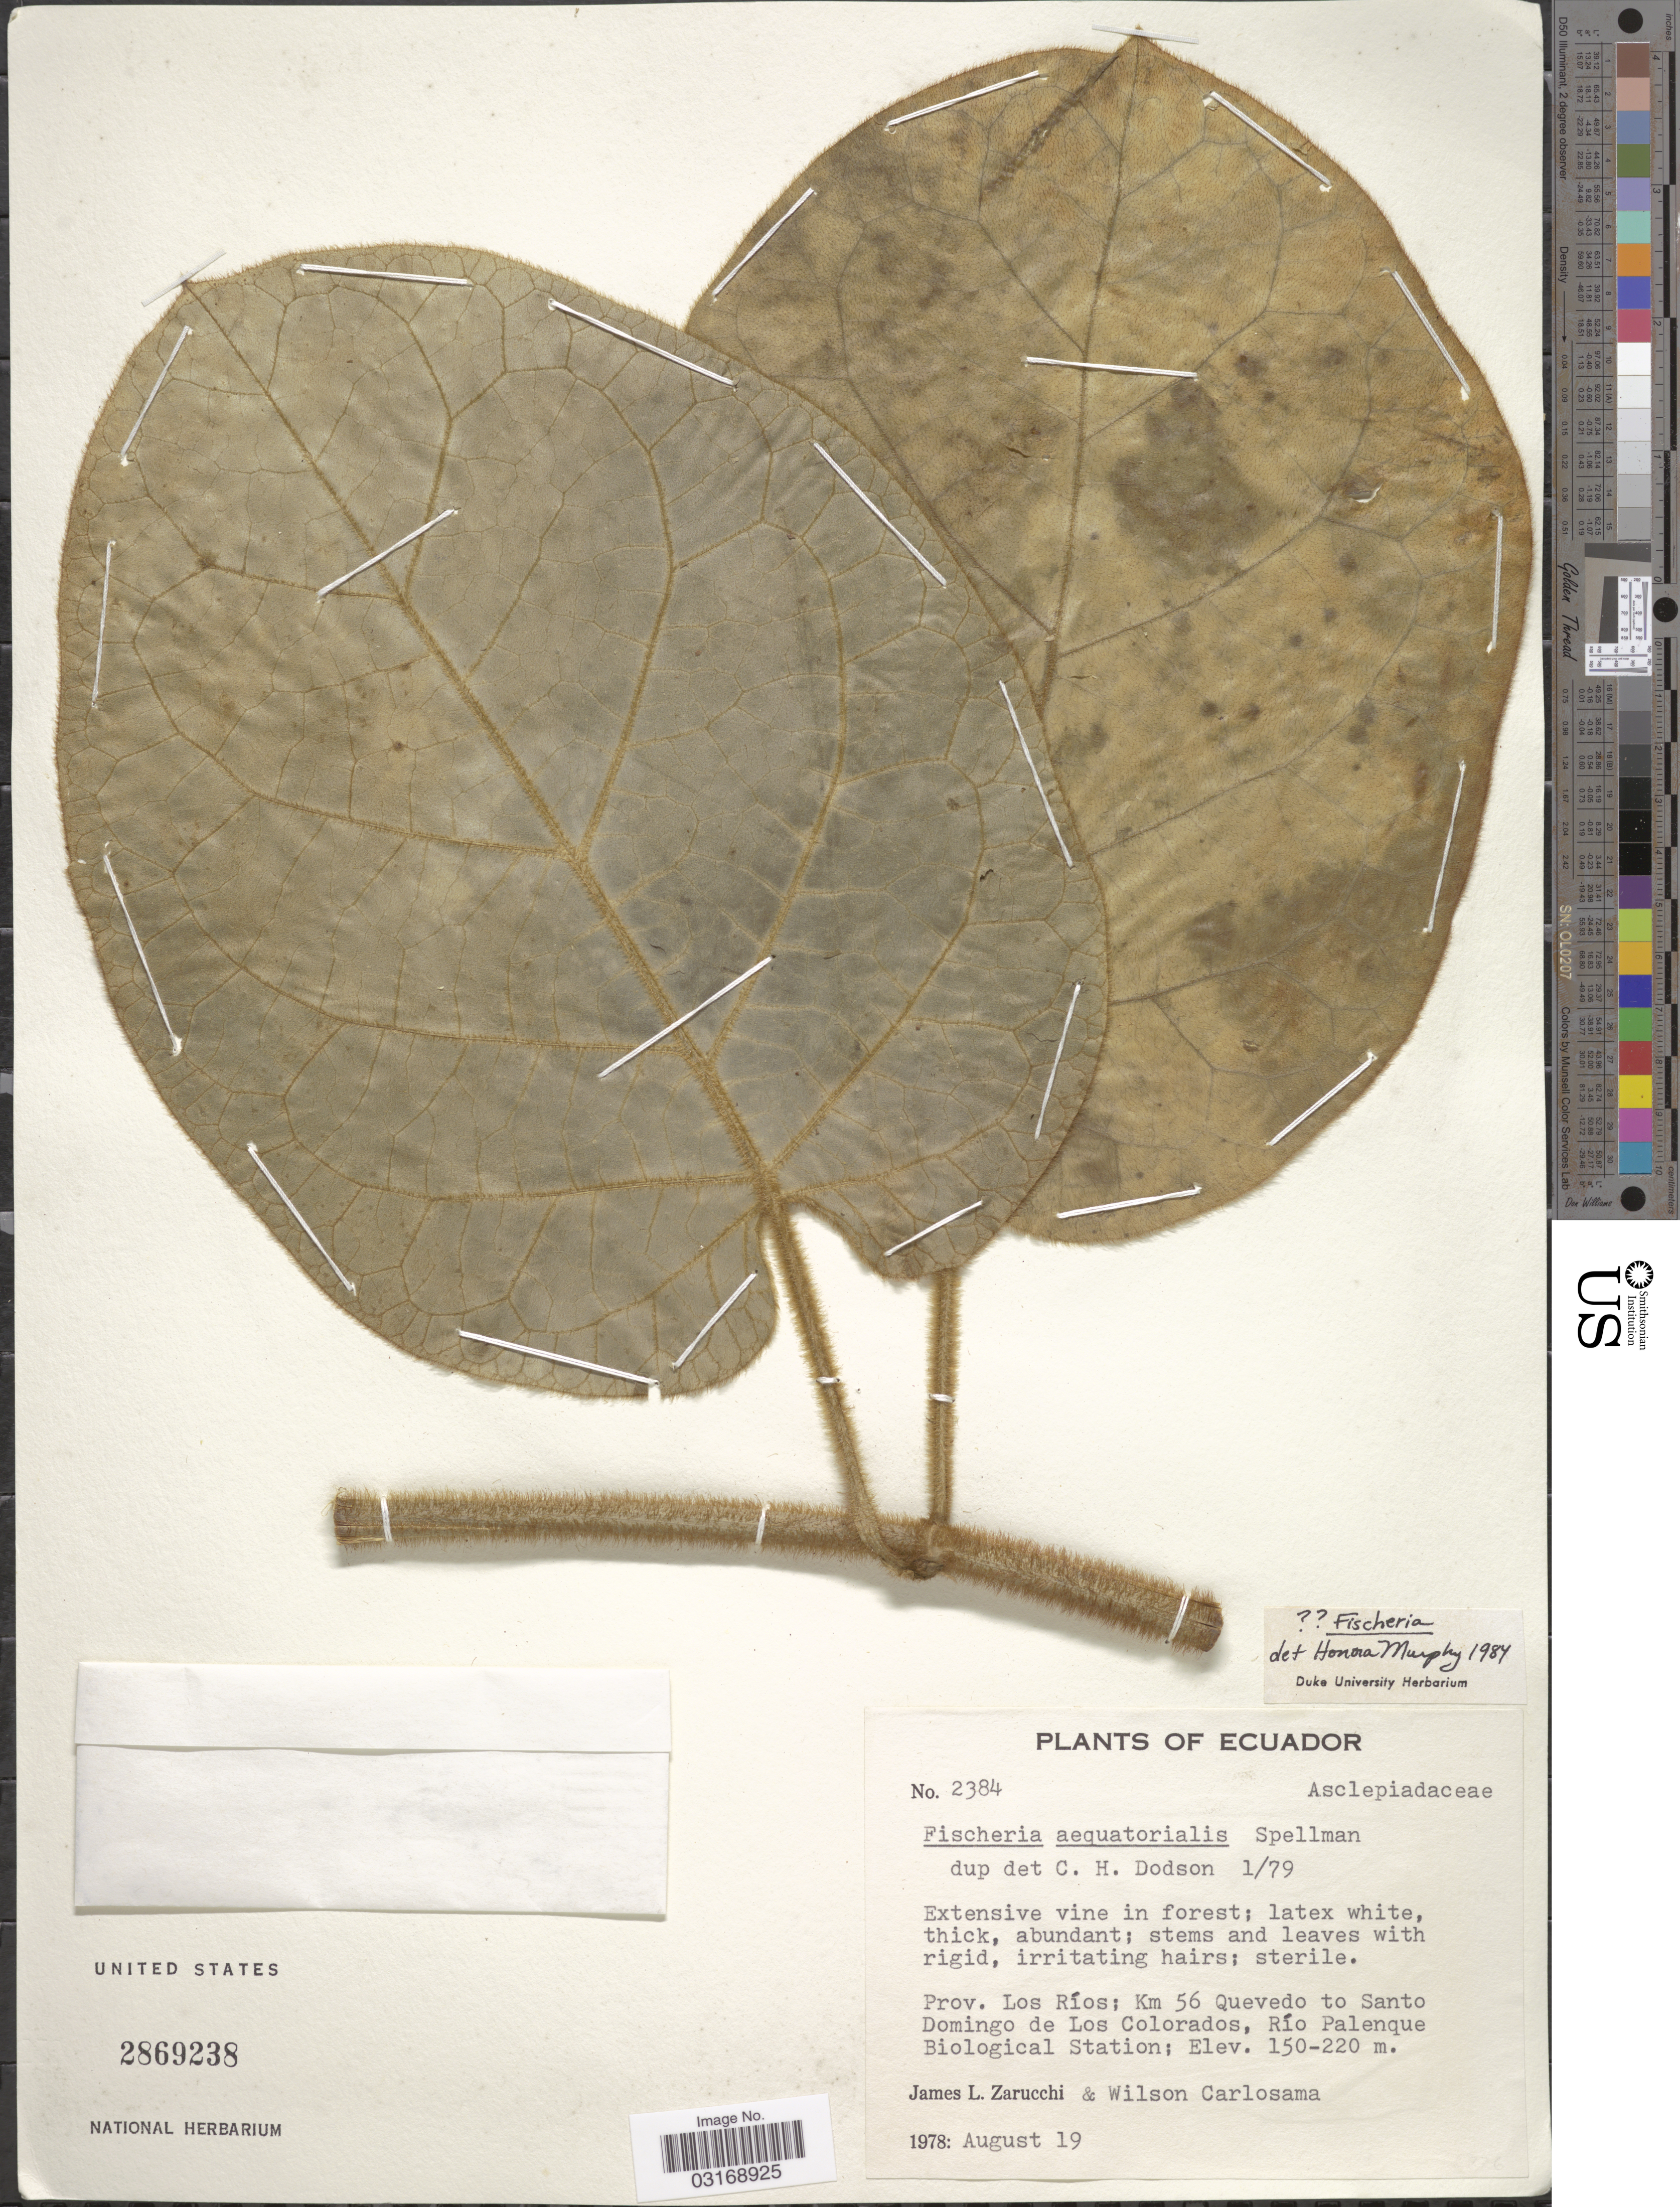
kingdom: Plantae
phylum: Tracheophyta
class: Magnoliopsida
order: Gentianales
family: Apocynaceae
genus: Matelea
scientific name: Matelea sp.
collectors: J. L. Zarucchi & W. Carlosama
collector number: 2384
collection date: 1978-08-19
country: Ecuador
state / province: Los Ríos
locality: Km 56 Quevedo to Santo Domingo de Los Colorados, Río Palenque Biological Station.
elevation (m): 150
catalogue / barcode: US 2869238